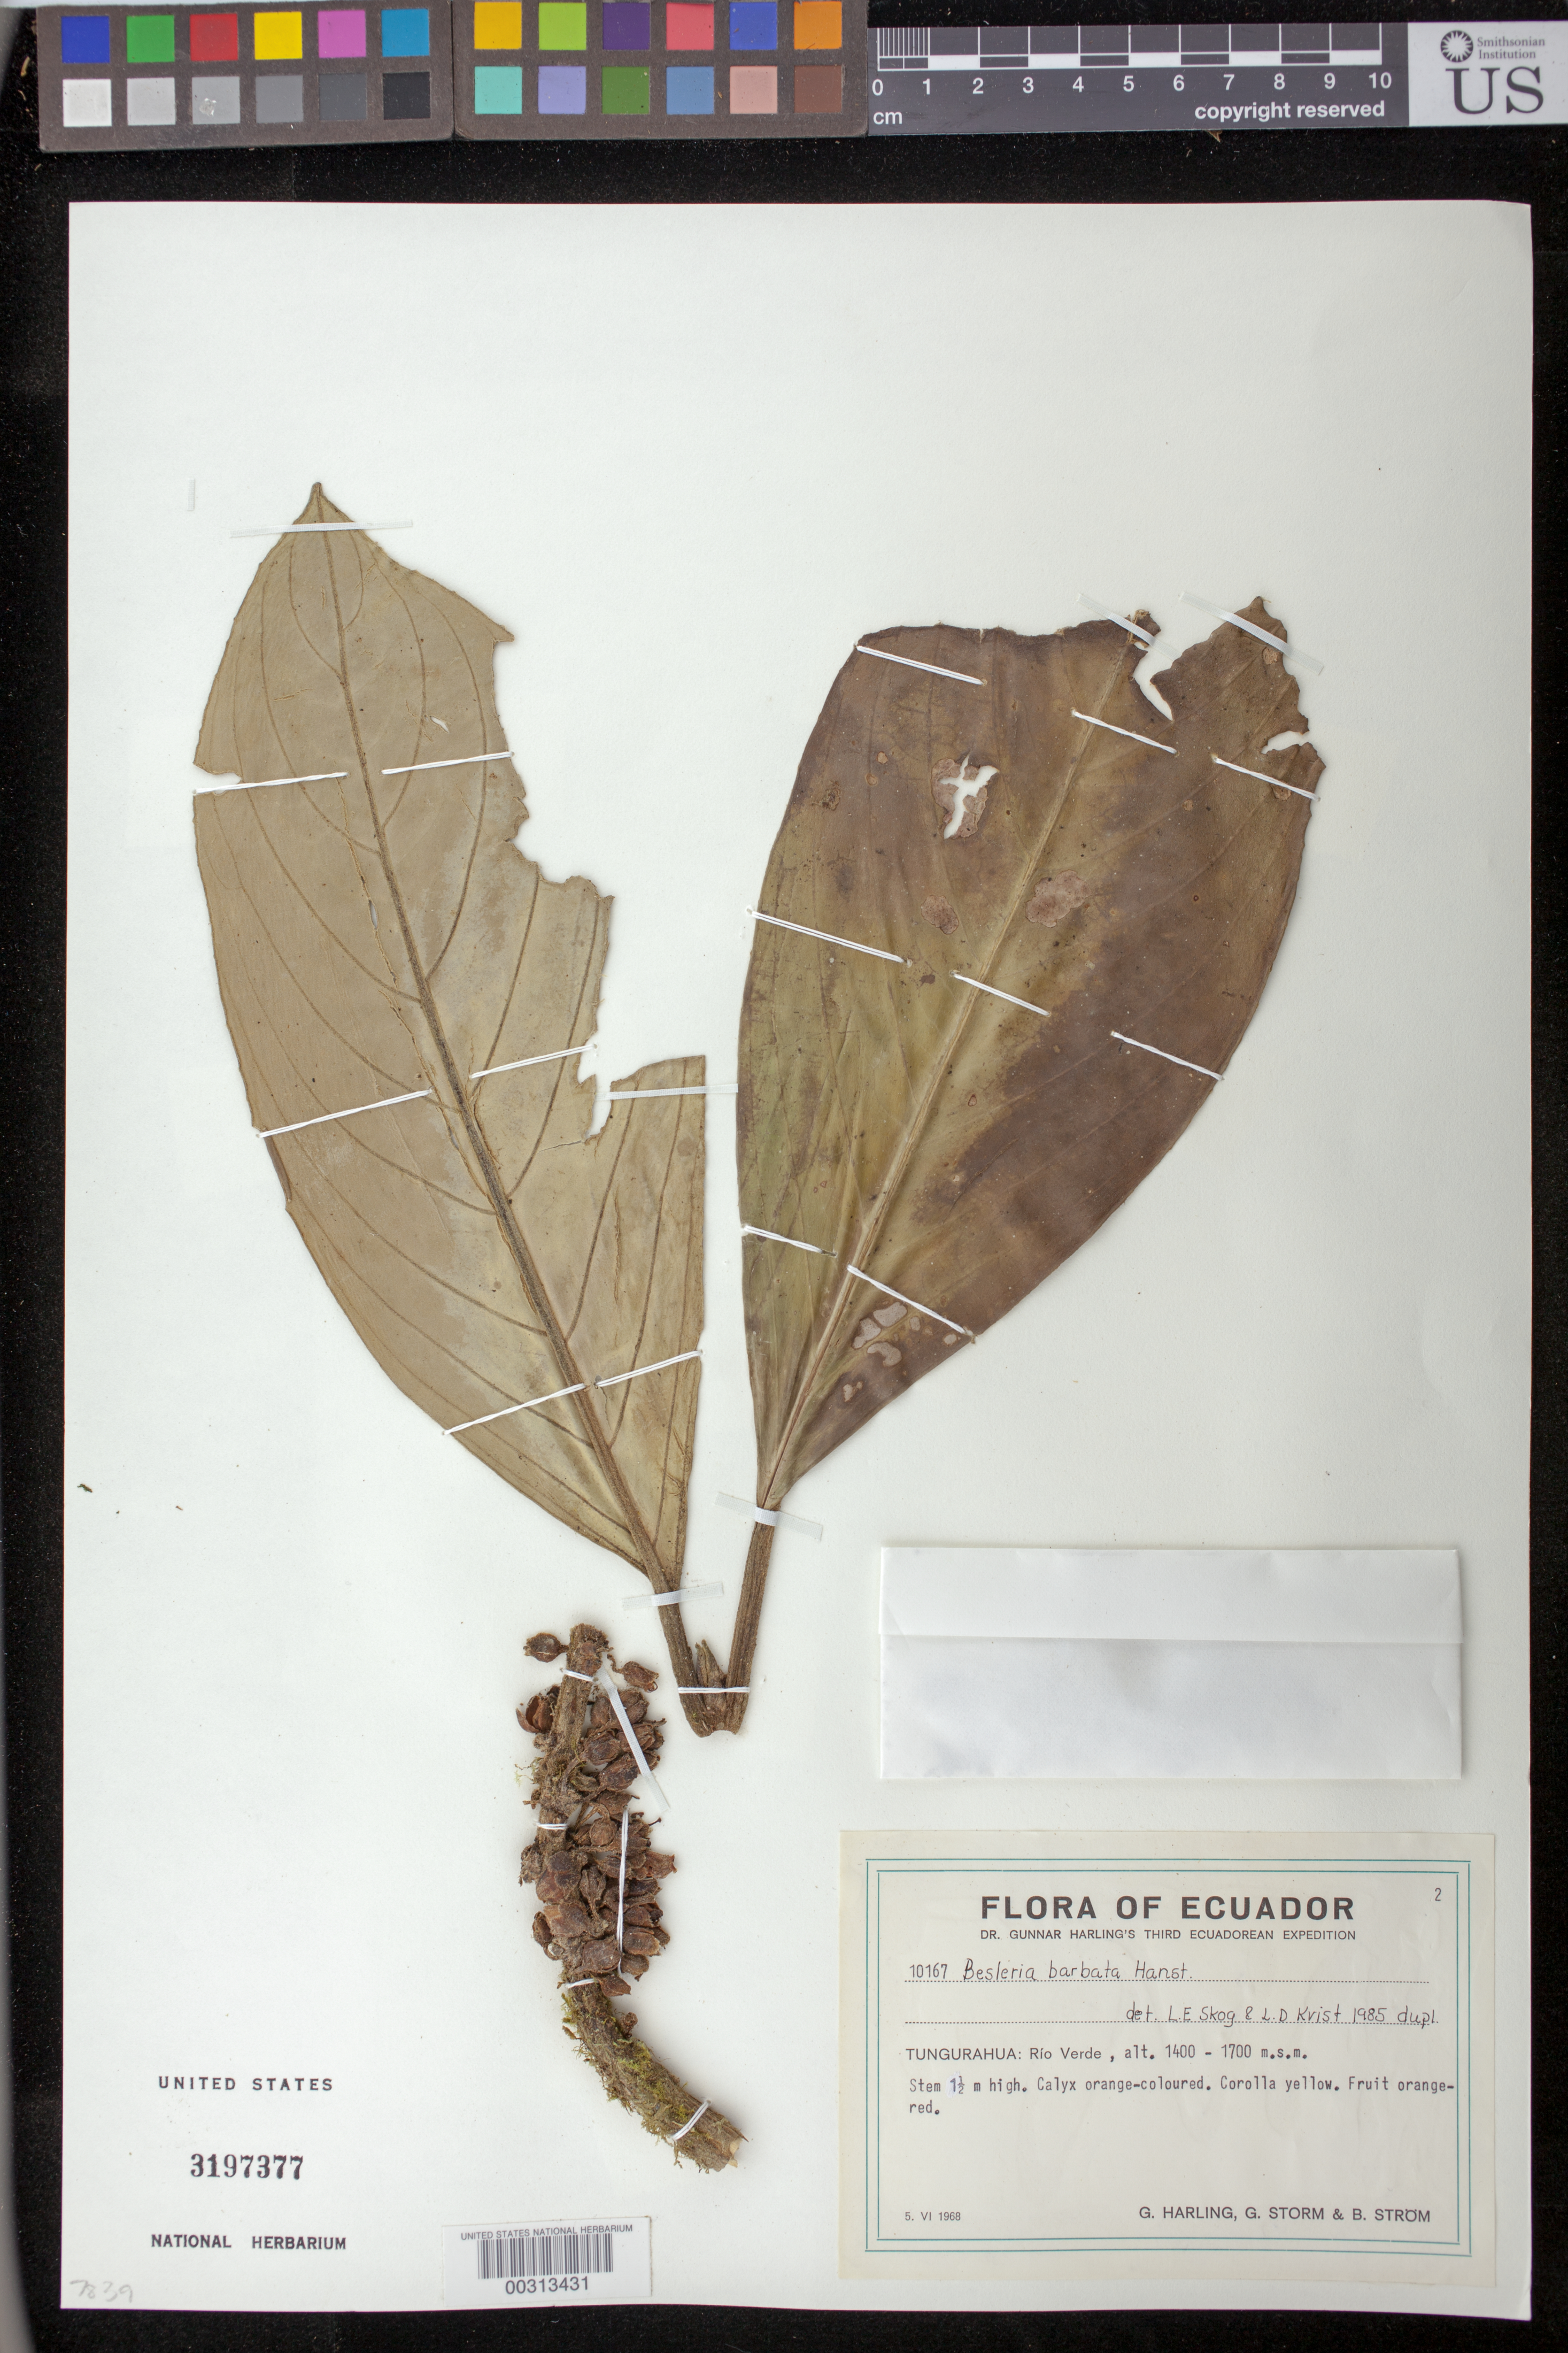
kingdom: Plantae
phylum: Tracheophyta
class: Magnoliopsida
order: Lamiales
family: Gesneriaceae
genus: Besleria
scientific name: Besleria barbata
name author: (Poepp.) Hanst.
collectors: G. Harling, G. Storm & B. Storm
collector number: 10167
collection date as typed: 05 Jun 1968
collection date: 1968-06-05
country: Ecuador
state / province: Tungurahua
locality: Rio Verde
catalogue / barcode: US 3197377